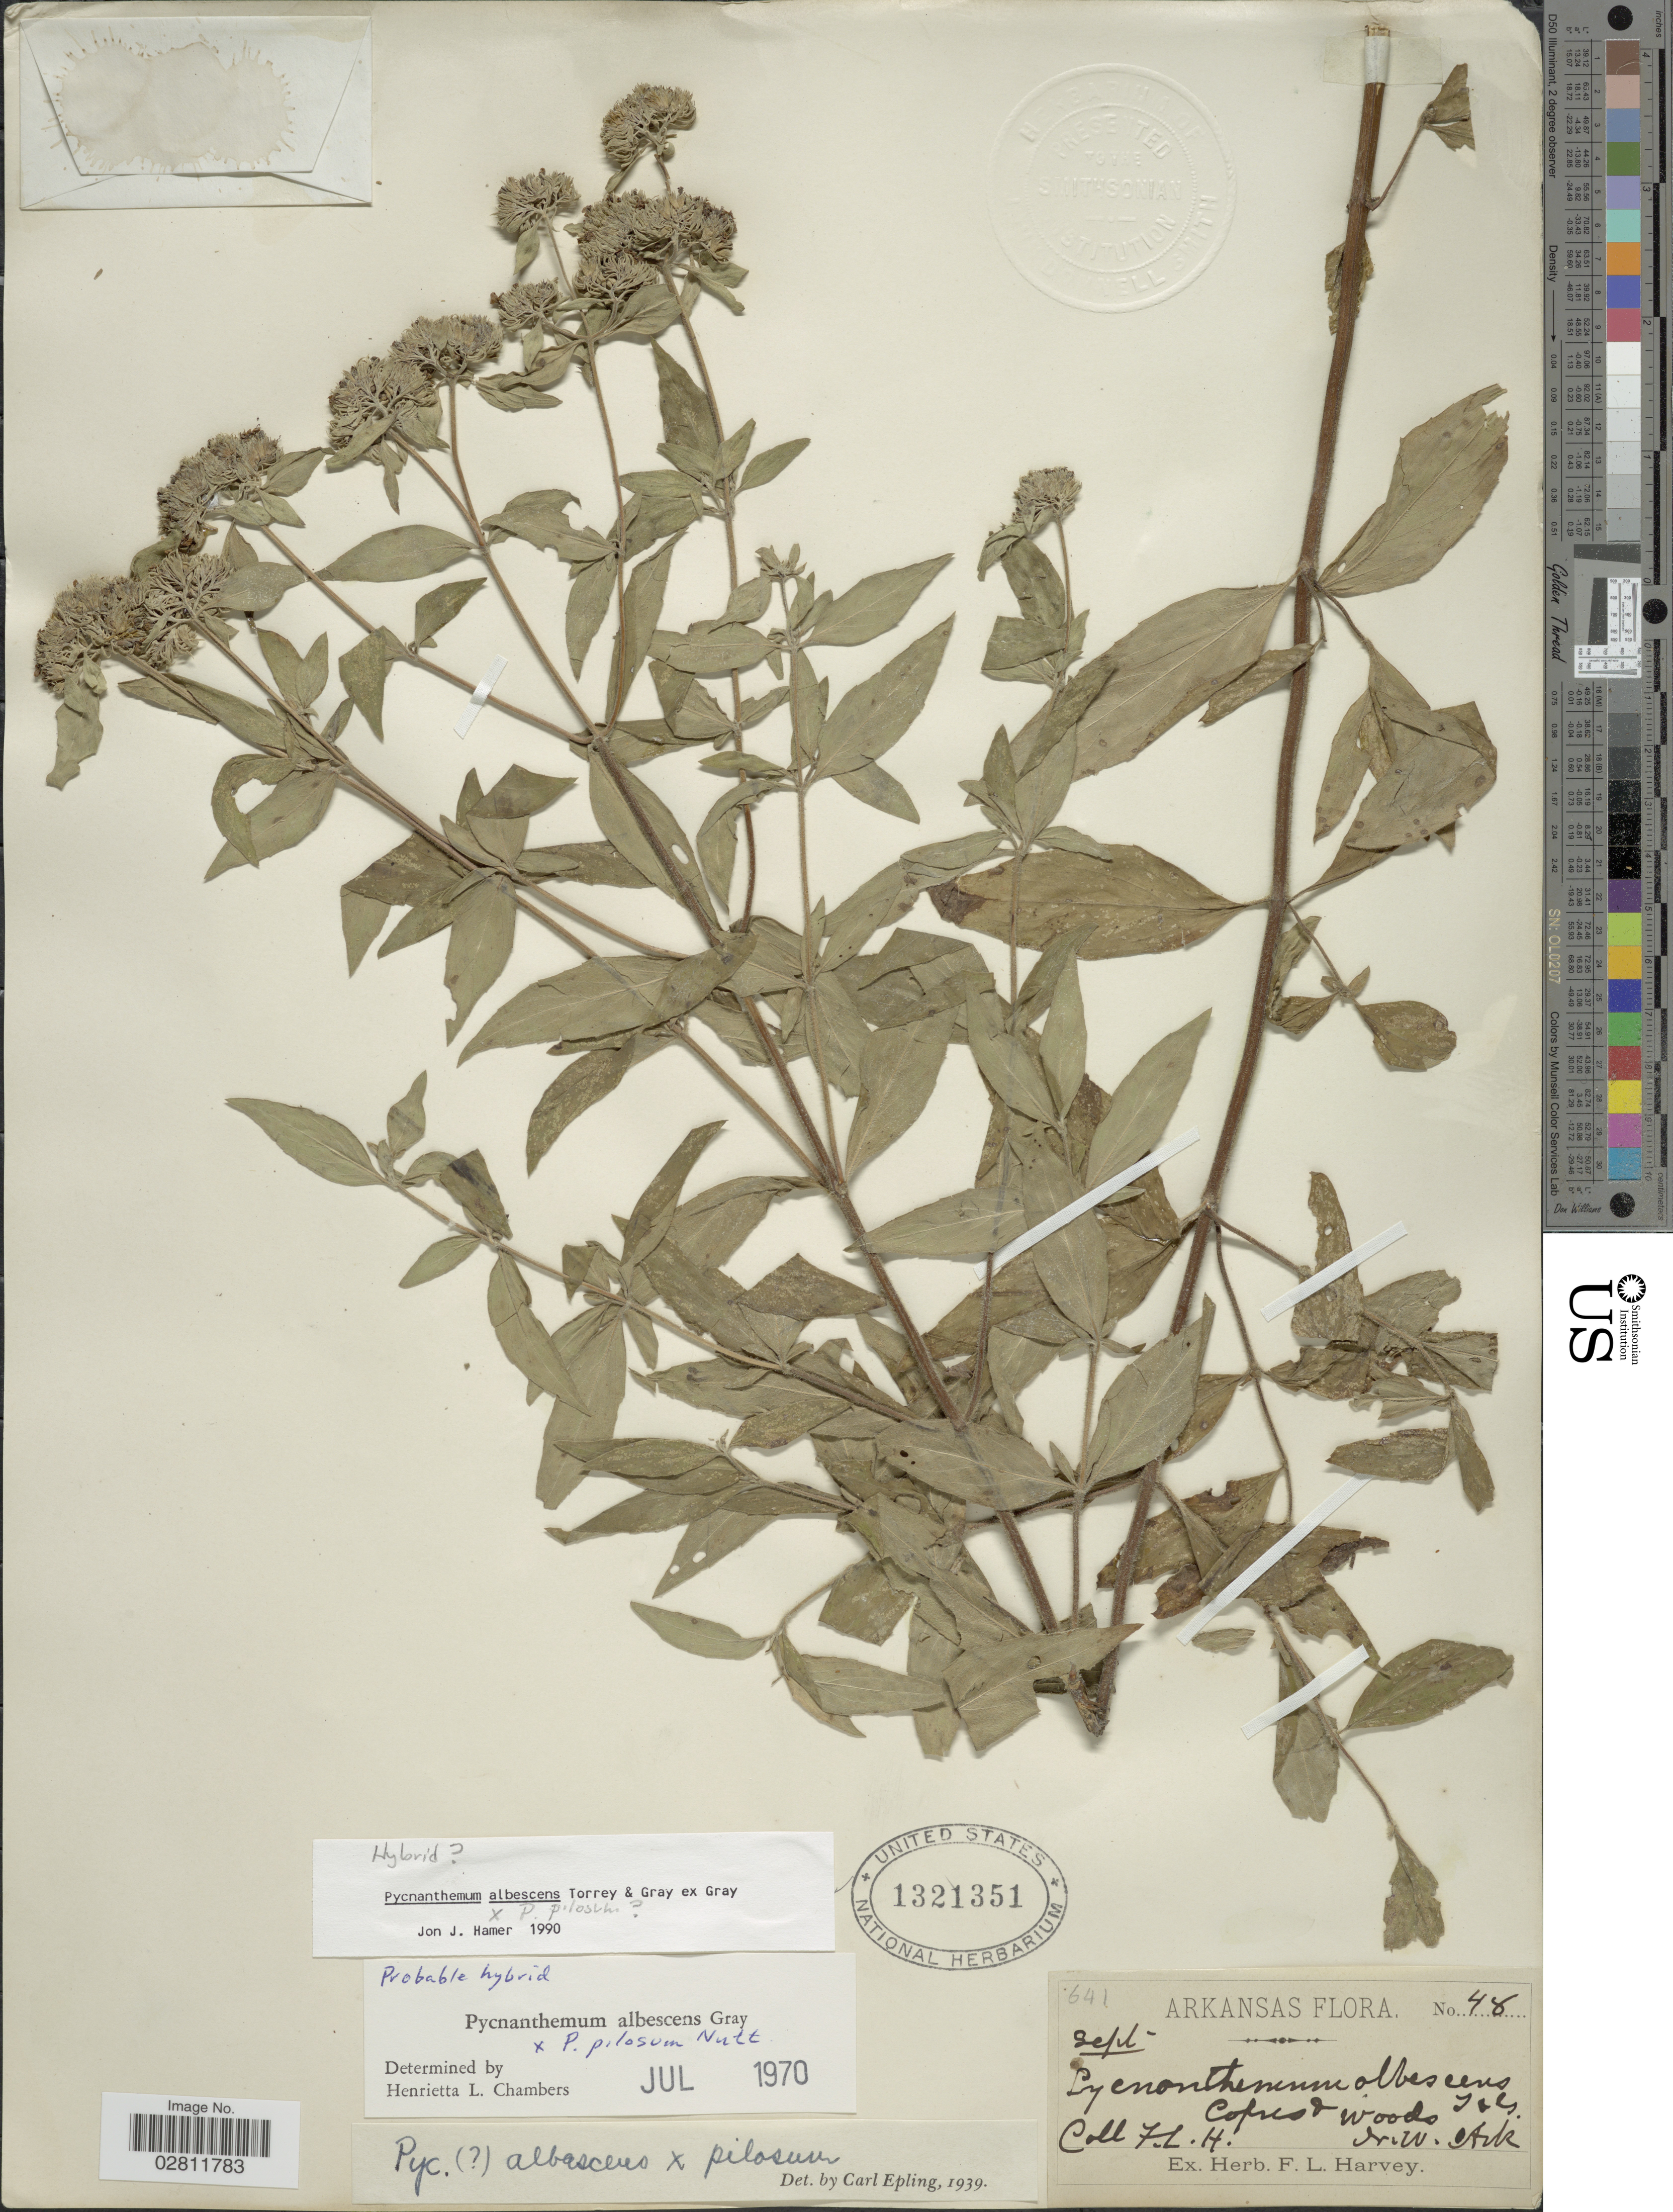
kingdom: Plantae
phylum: Tracheophyta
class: Magnoliopsida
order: Lamiales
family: Lamiaceae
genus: Pycnanthemum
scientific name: Pycnanthemum albescens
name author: Torr. & A. Gray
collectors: F. L. Harvey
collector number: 48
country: United States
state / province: Arkansas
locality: N.W. Ark.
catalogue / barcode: US 1321351